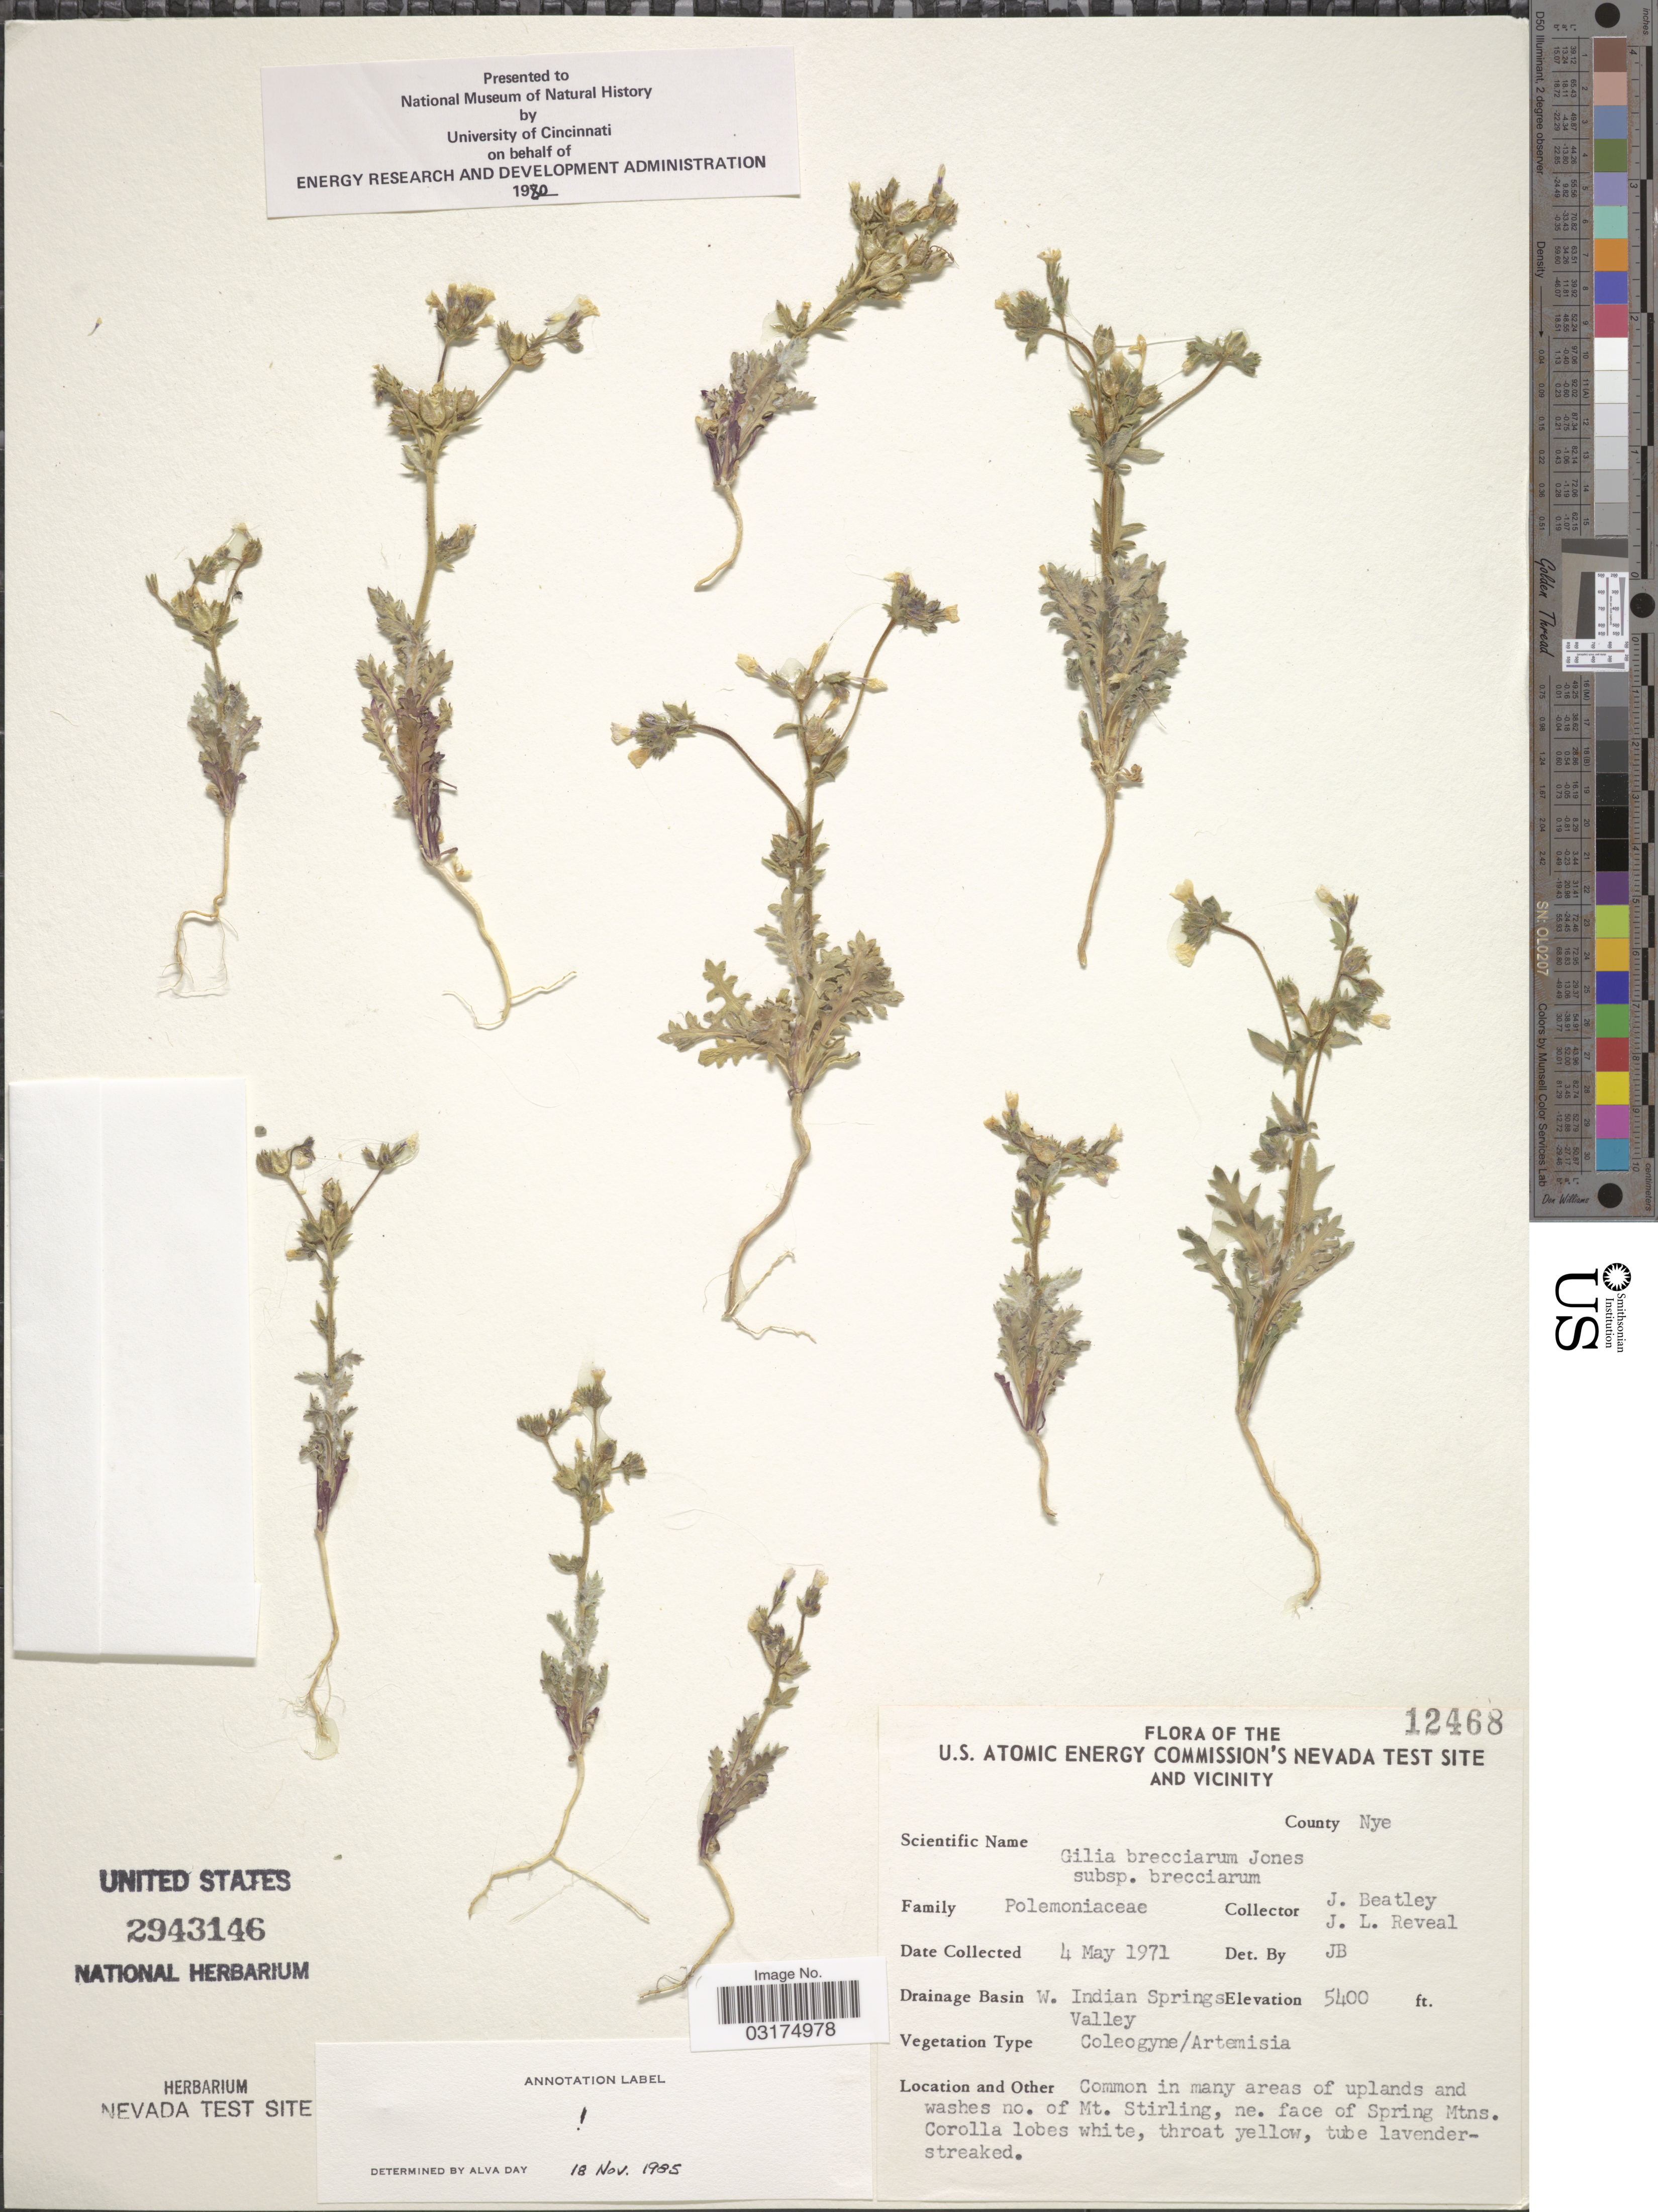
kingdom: Plantae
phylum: Tracheophyta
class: Magnoliopsida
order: Ericales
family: Polemoniaceae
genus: Gilia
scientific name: Gilia brecciarum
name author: M.E. Jones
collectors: J. C. Beatley & J. L. Reveal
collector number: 12468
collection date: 1971-05-04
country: United States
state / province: Nevada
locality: The U. S. Atomic Energy Commission's Nevada Test Site and Vicinity. County Nye. Drainage Basin W. Indian Springs Valley. In many areas of uplands and washes no. of Mt. Stirling, ne. face of Spring Mtns.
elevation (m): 1646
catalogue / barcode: US 2943146